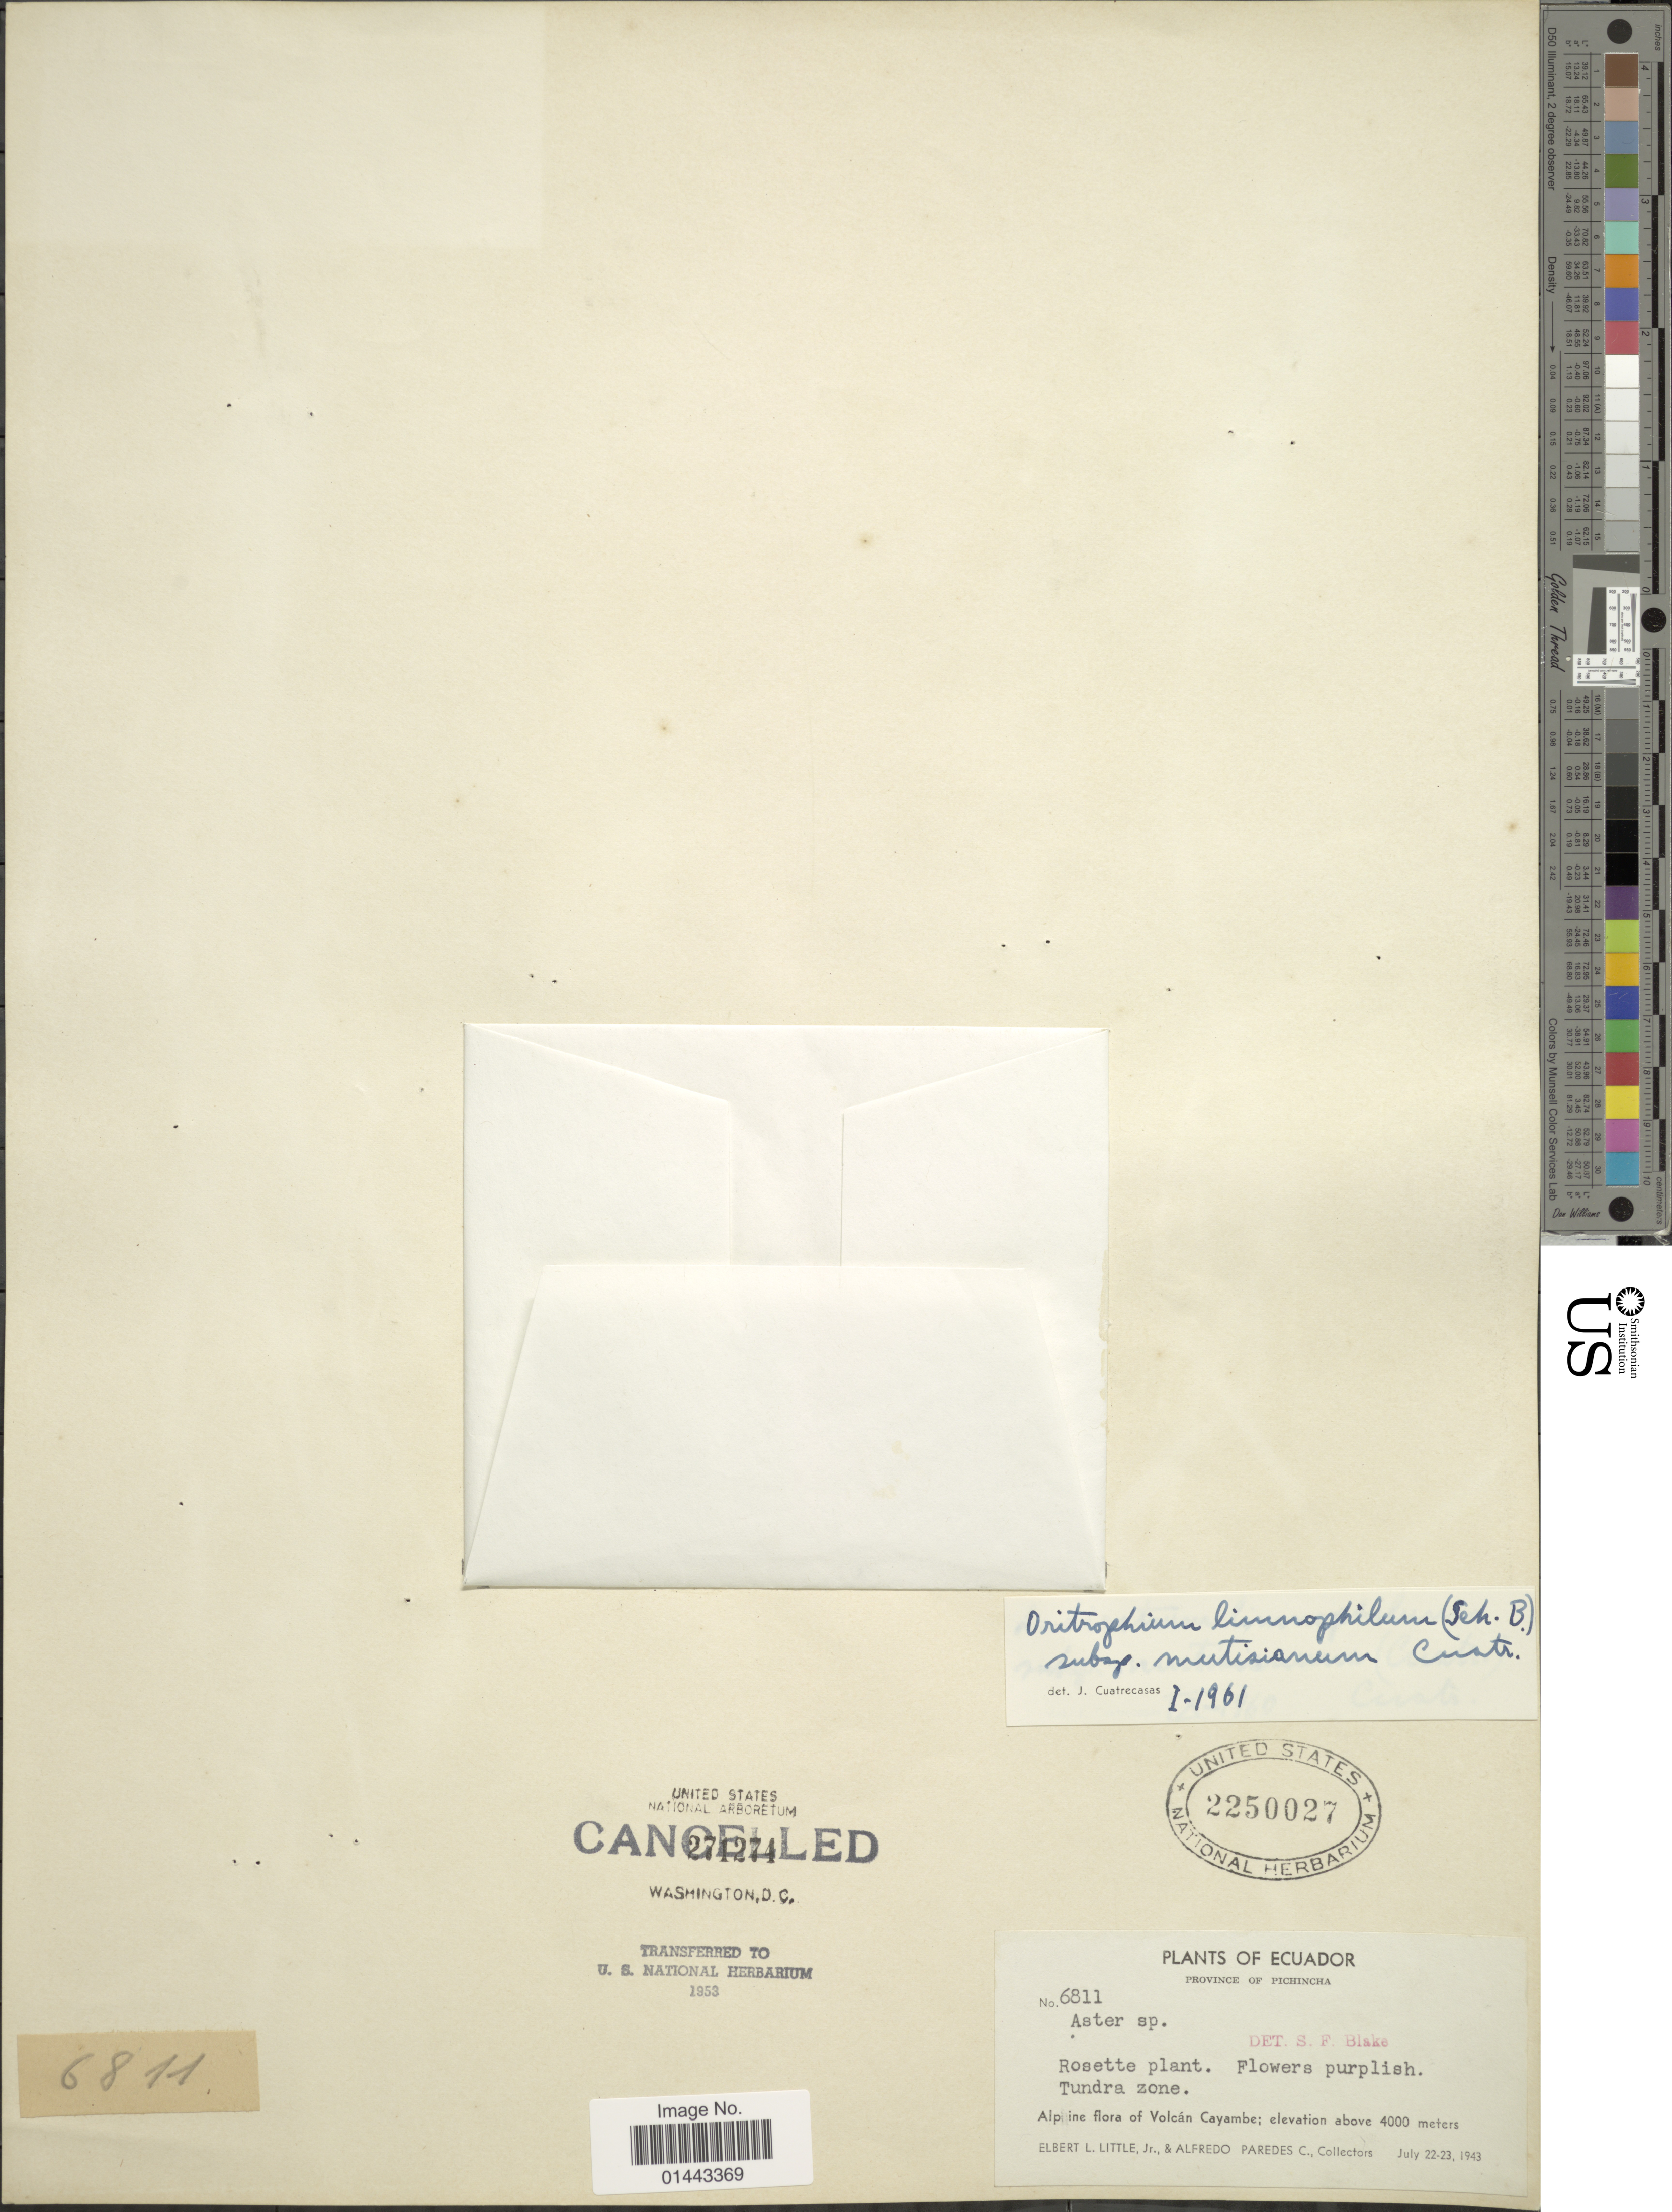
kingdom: Plantae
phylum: Tracheophyta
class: Magnoliopsida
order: Asterales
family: Asteraceae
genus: Oritrophium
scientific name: Oritrophium limnophilum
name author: (Sch. Bip.) Cuatrec.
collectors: E. L. Little & A. Paredes C.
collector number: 6811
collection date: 1943-07-22/1943-07-23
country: Ecuador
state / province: Pichincha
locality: Alpine flora of Volcan Cayambe, tundra zone.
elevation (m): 4000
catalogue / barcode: US 2250027